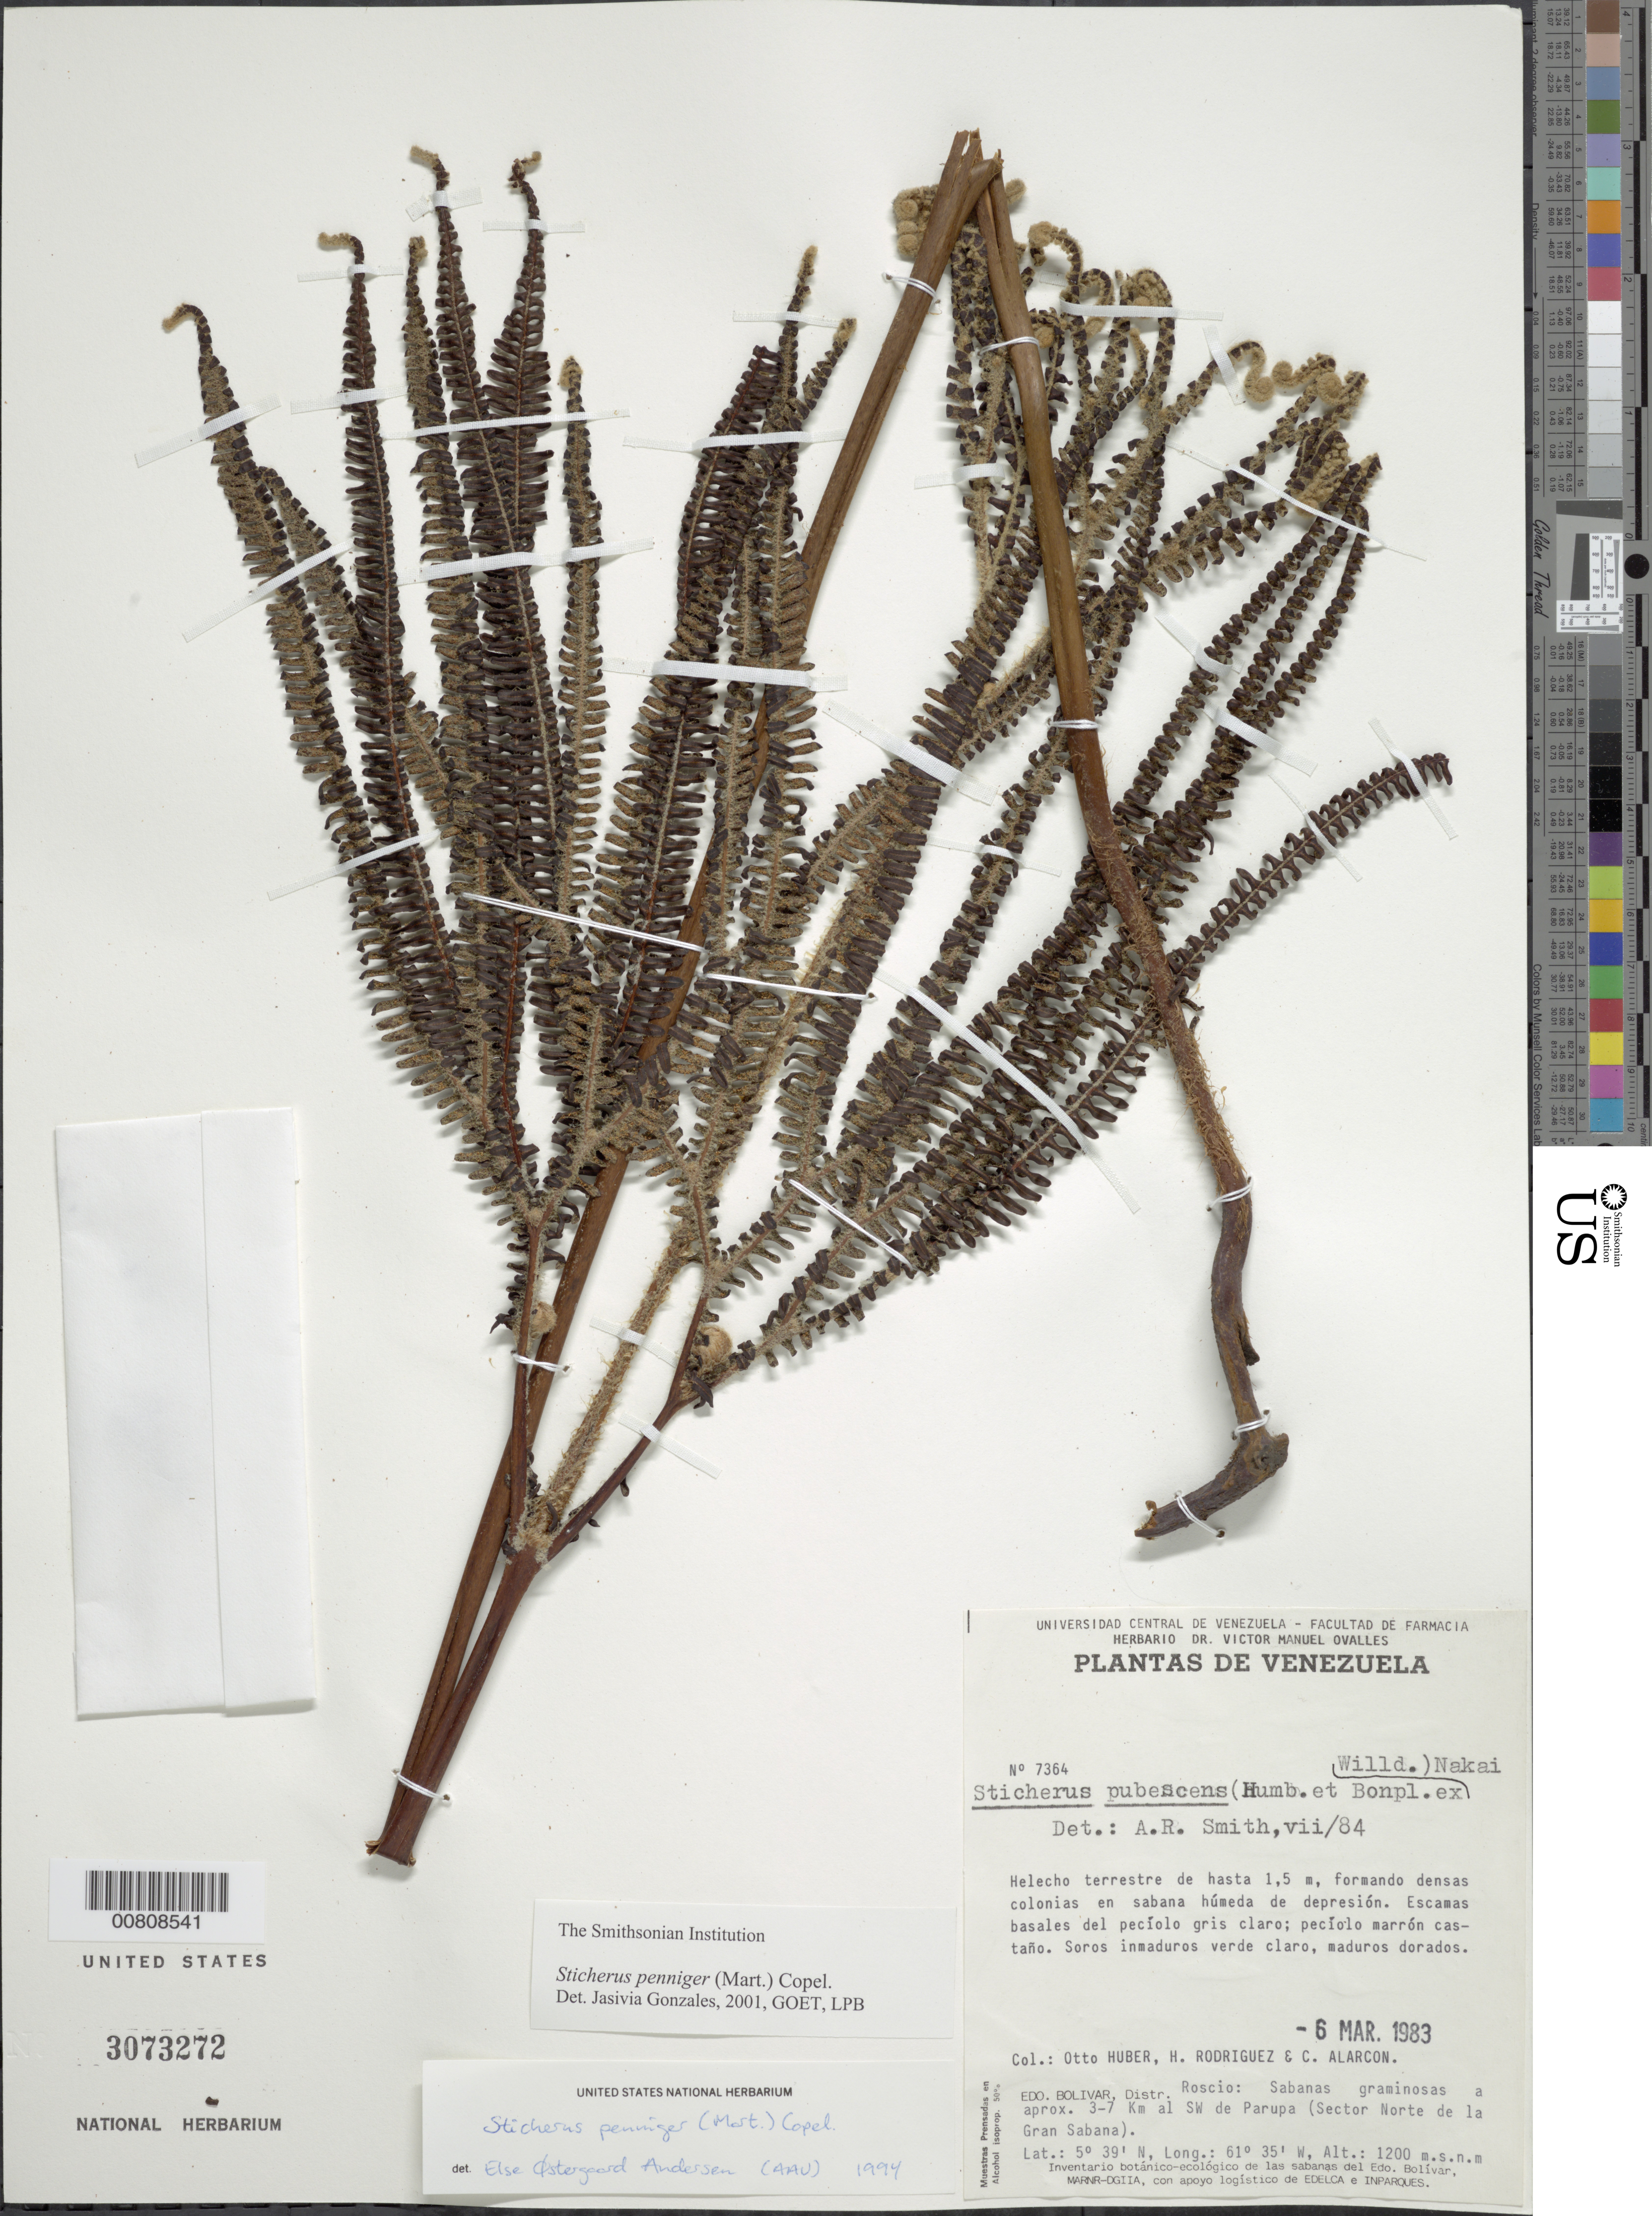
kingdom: Plantae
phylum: Tracheophyta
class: Polypodiopsida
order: Gleicheniales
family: Gleicheniaceae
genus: Sticherus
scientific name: Sticherus pruinosus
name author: (Mart.) Ching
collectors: O. Huber, H. Rodriguez & C. Alarcon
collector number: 7364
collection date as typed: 6-Mar-83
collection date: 1983-03-06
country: Venezuela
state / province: Bolívar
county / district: Roscio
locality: Parupa, 3-7 km SE, sector N de la Gran Sabana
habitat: Sabana húmeda de depresion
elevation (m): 1200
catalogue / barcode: US 3073272